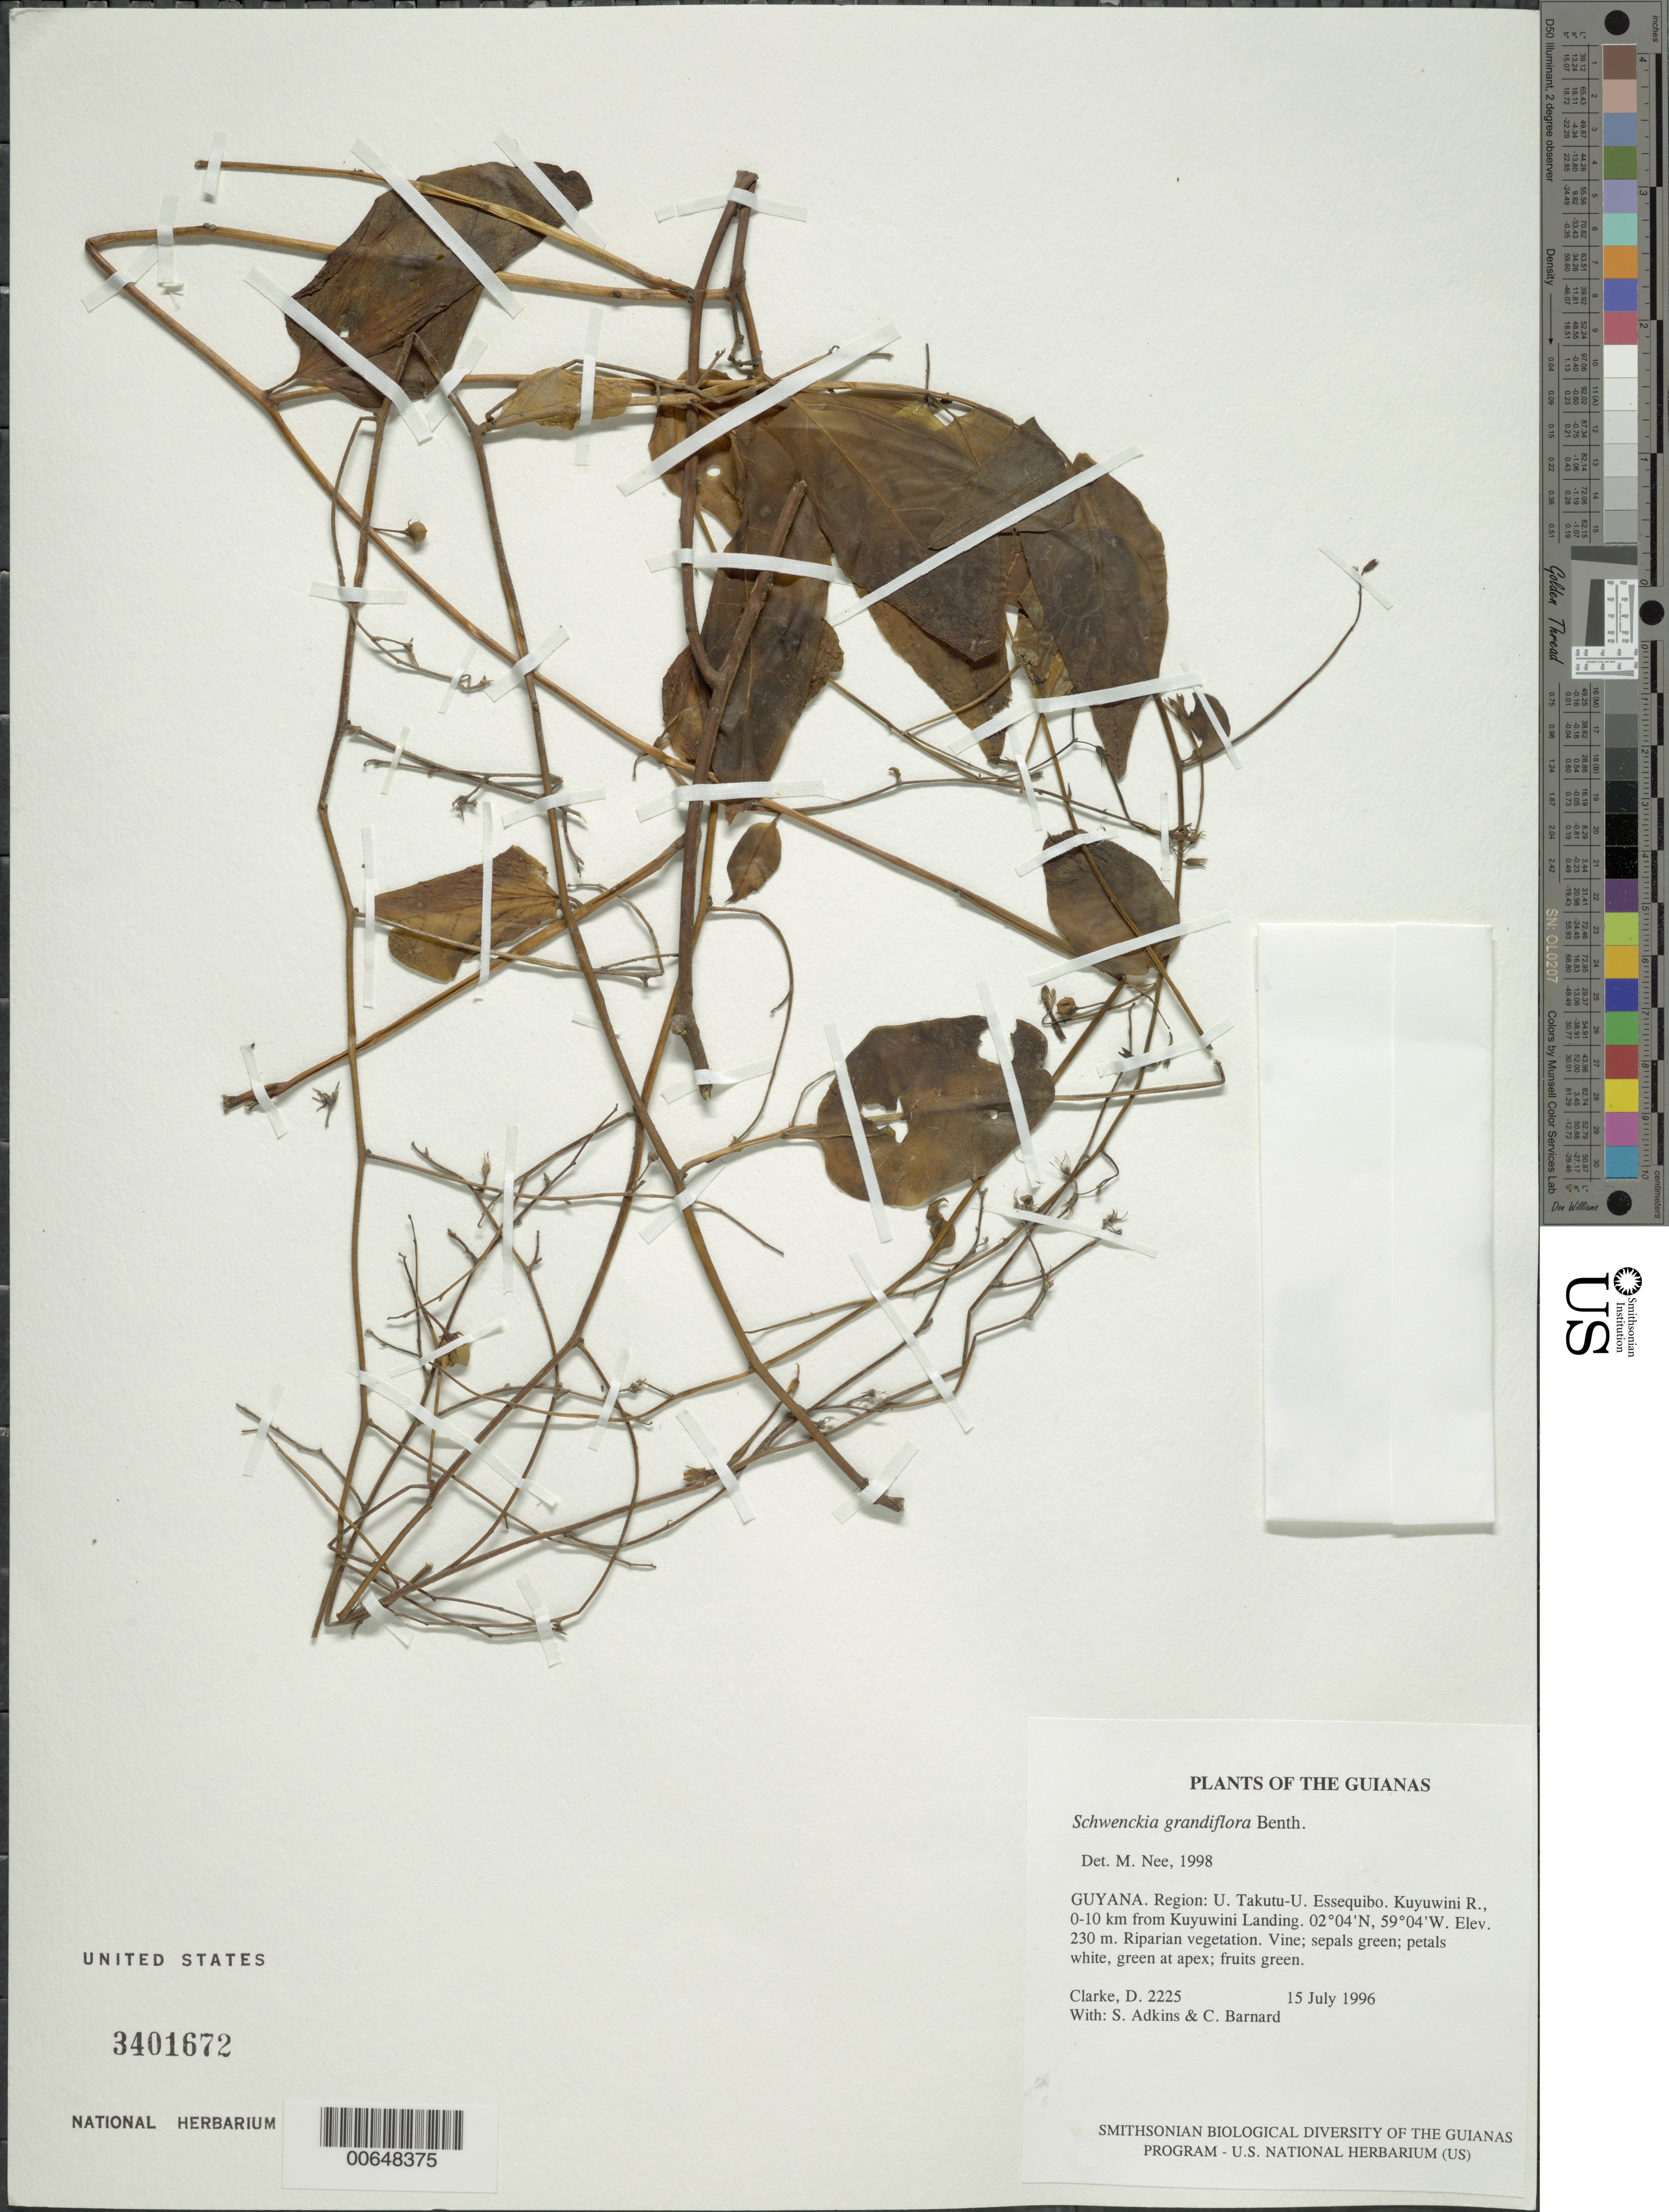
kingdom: Plantae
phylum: Tracheophyta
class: Magnoliopsida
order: Solanales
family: Solanaceae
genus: Schwenckia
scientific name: Schwenckia grandiflora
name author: Benth.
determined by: Nee, Michael H.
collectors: H. D. Clarke, S. Adkins & C. Bernard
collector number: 2225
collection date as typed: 15 July 1996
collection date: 1996-07-15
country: Guyana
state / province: U. Takutu-U. Essequibo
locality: Kuyuwini R., 0-10 km from Kuyuwini Landing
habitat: Riparian vegetation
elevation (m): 230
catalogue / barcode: US 3401672